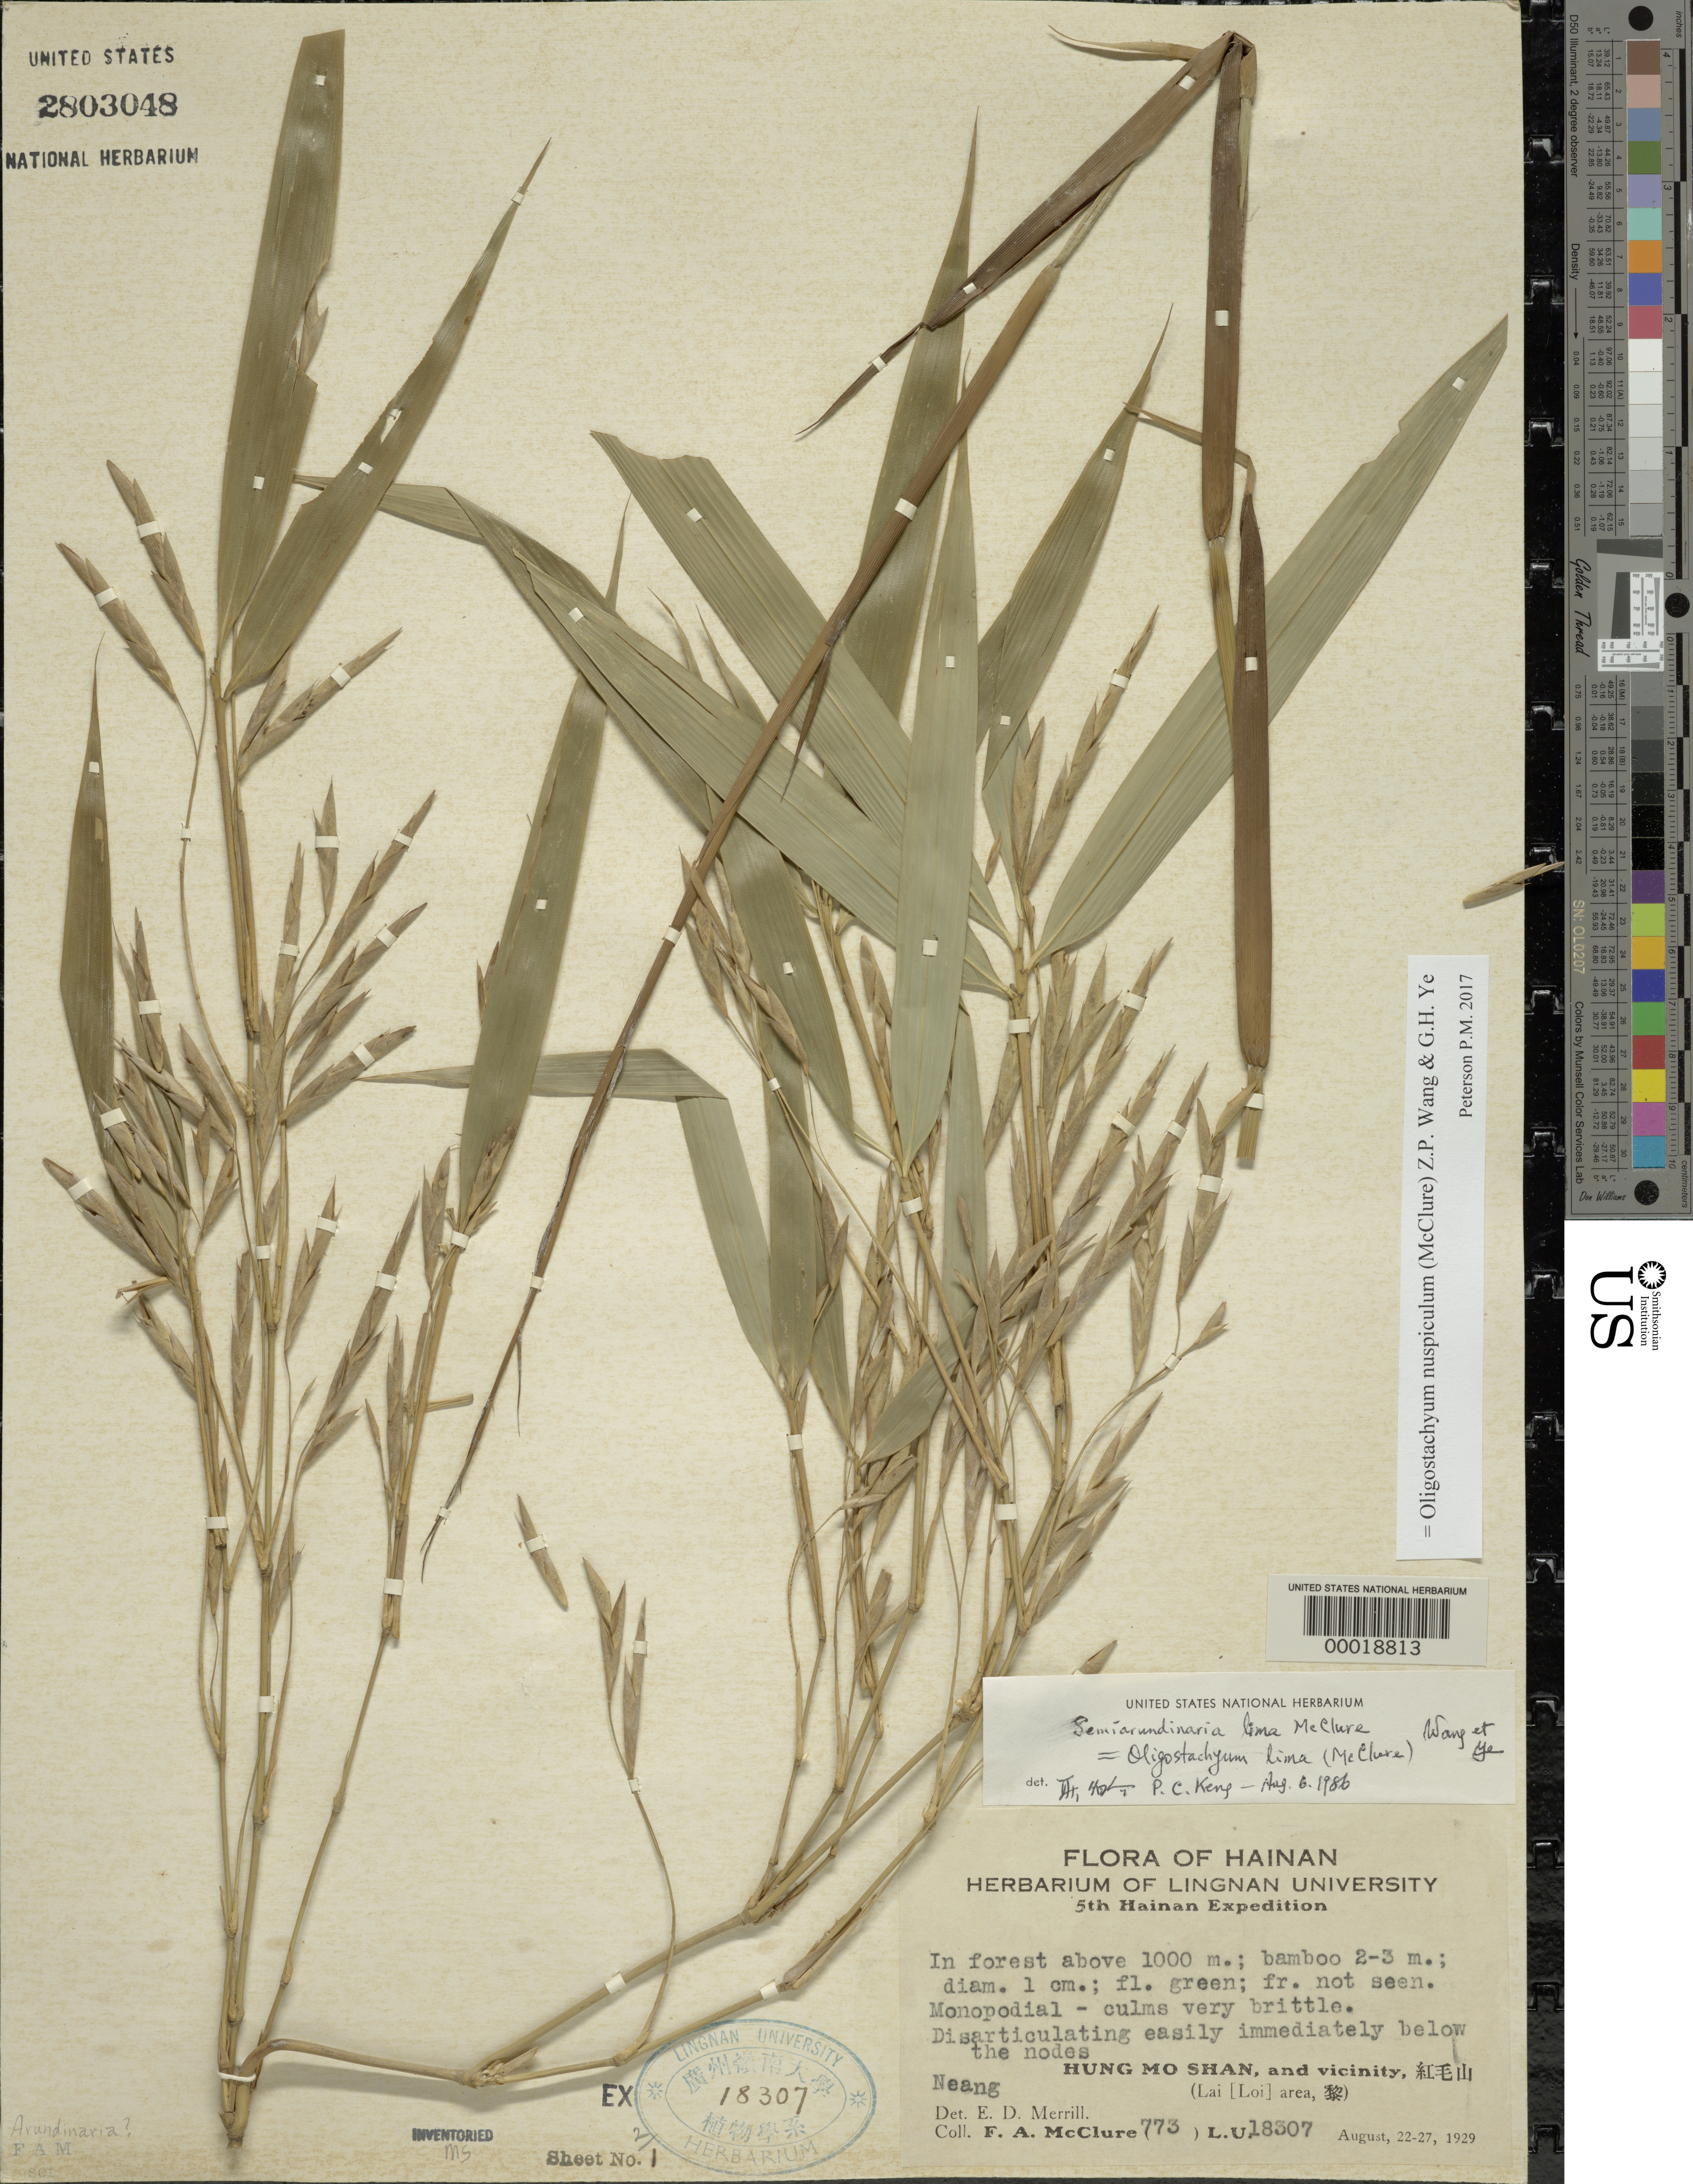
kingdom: Plantae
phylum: Tracheophyta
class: Liliopsida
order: Poales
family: Poaceae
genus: Oligostachyum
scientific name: Oligostachyum nuspiculum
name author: (McClure) Z.P. Wang & G.H. Ye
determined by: Poaceae Reorganization Project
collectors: F. A. McClure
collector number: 773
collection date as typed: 22 Aug 1929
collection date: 1929-08-22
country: China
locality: Hung mo shan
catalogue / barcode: US 2803048